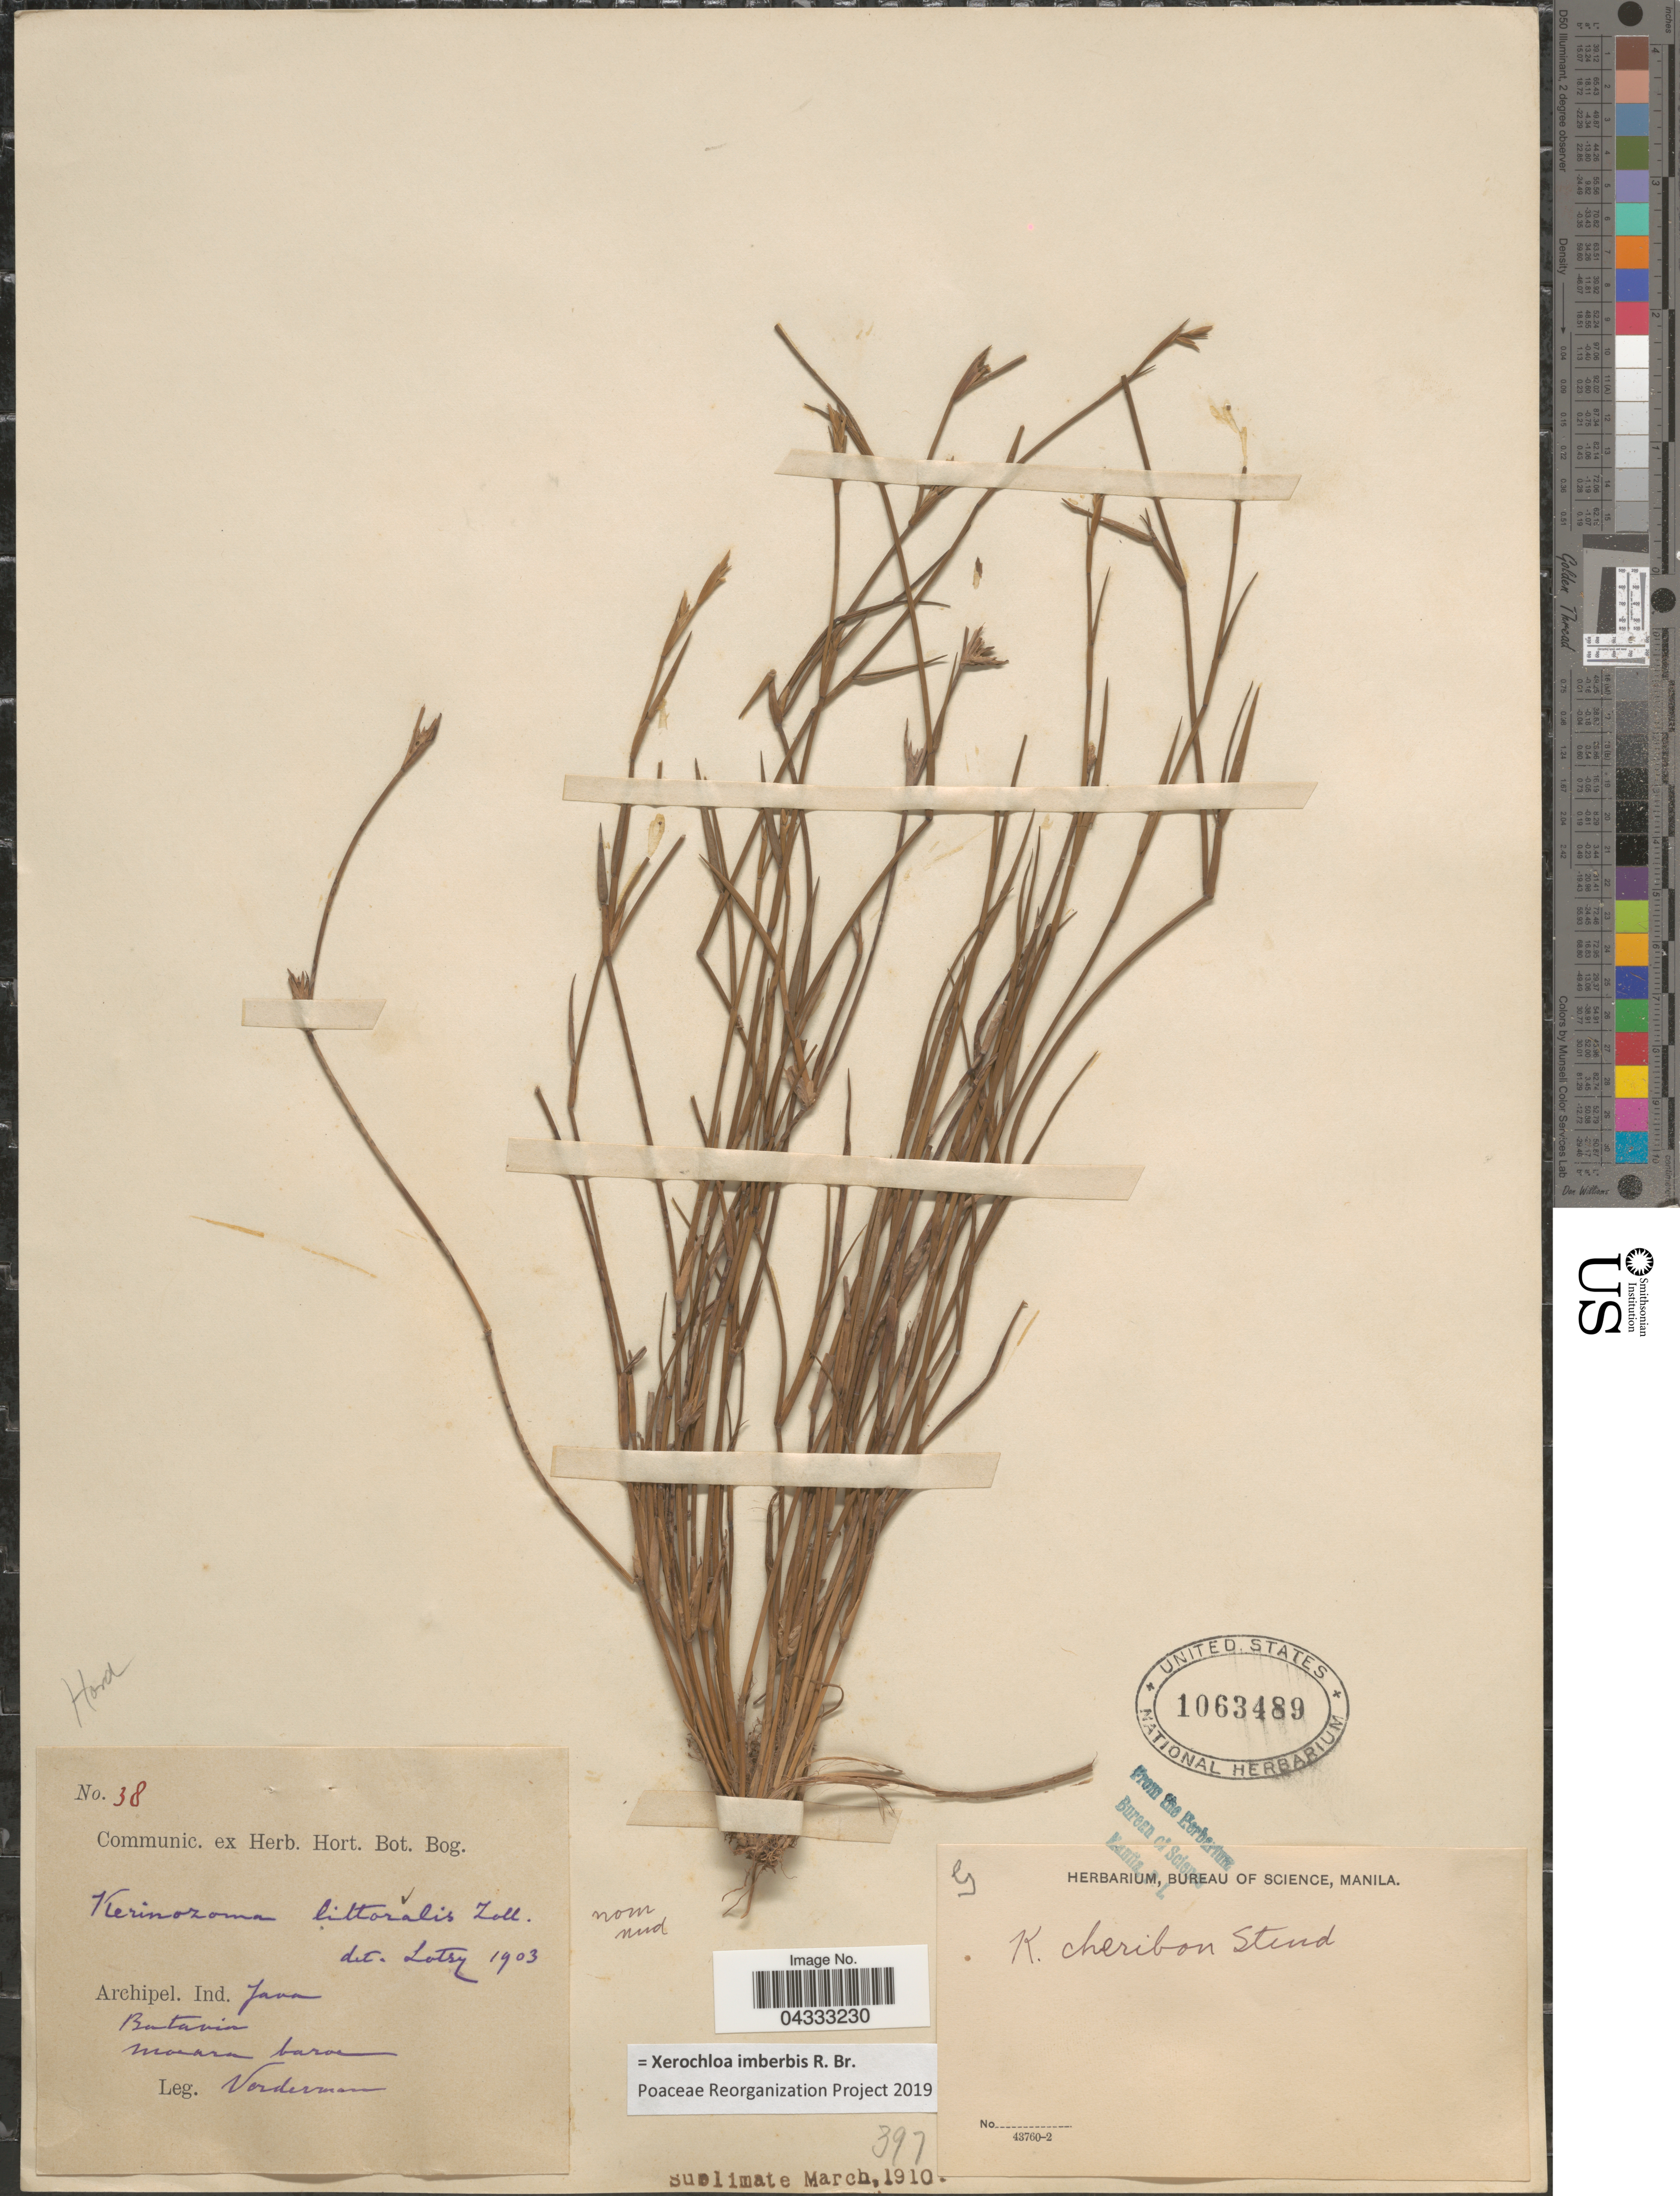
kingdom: Plantae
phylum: Tracheophyta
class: Liliopsida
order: Poales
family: Poaceae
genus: Xerochloa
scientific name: Xerochloa imberbis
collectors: Vorderman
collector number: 38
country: Indonesia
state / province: Java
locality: Archipel. Ind. Java. Batavia.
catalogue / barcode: US 1063489